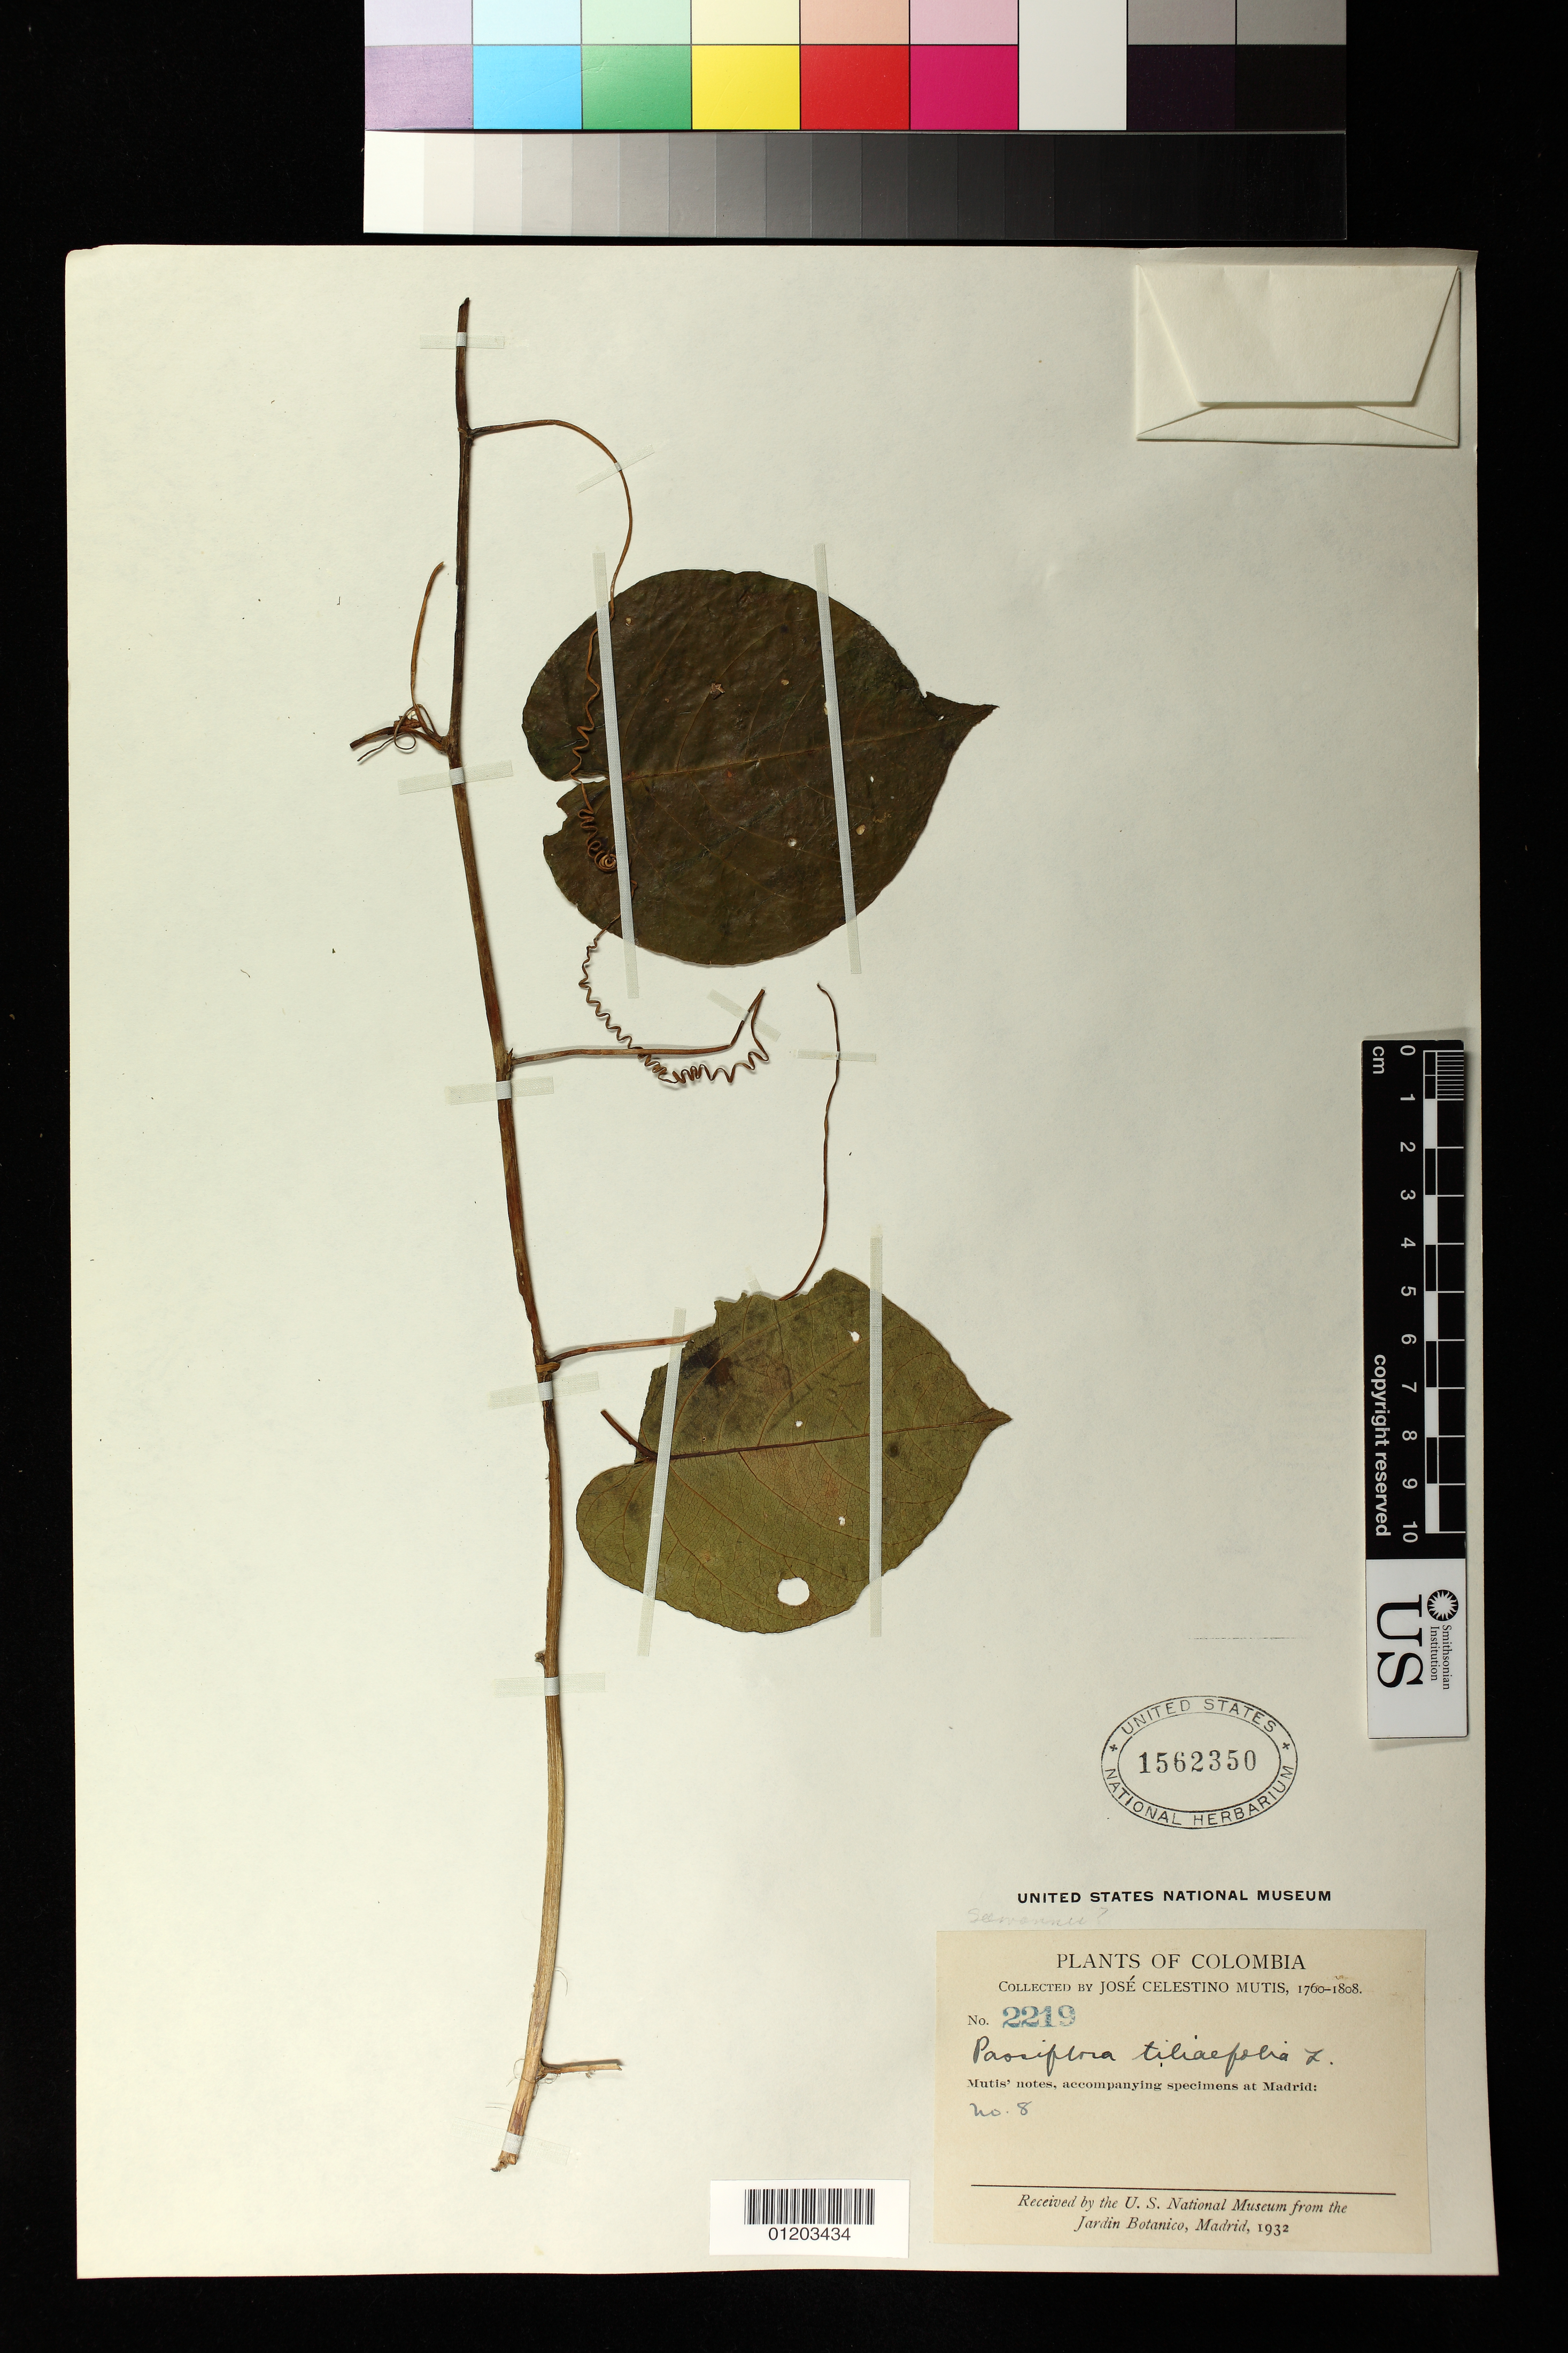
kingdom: Plantae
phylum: Tracheophyta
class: Magnoliopsida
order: Malpighiales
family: Passifloraceae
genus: Passiflora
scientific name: Passiflora tiliifolia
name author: L.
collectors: J. C. B. Mutis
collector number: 2219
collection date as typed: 1760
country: Colombia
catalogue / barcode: US 1562350